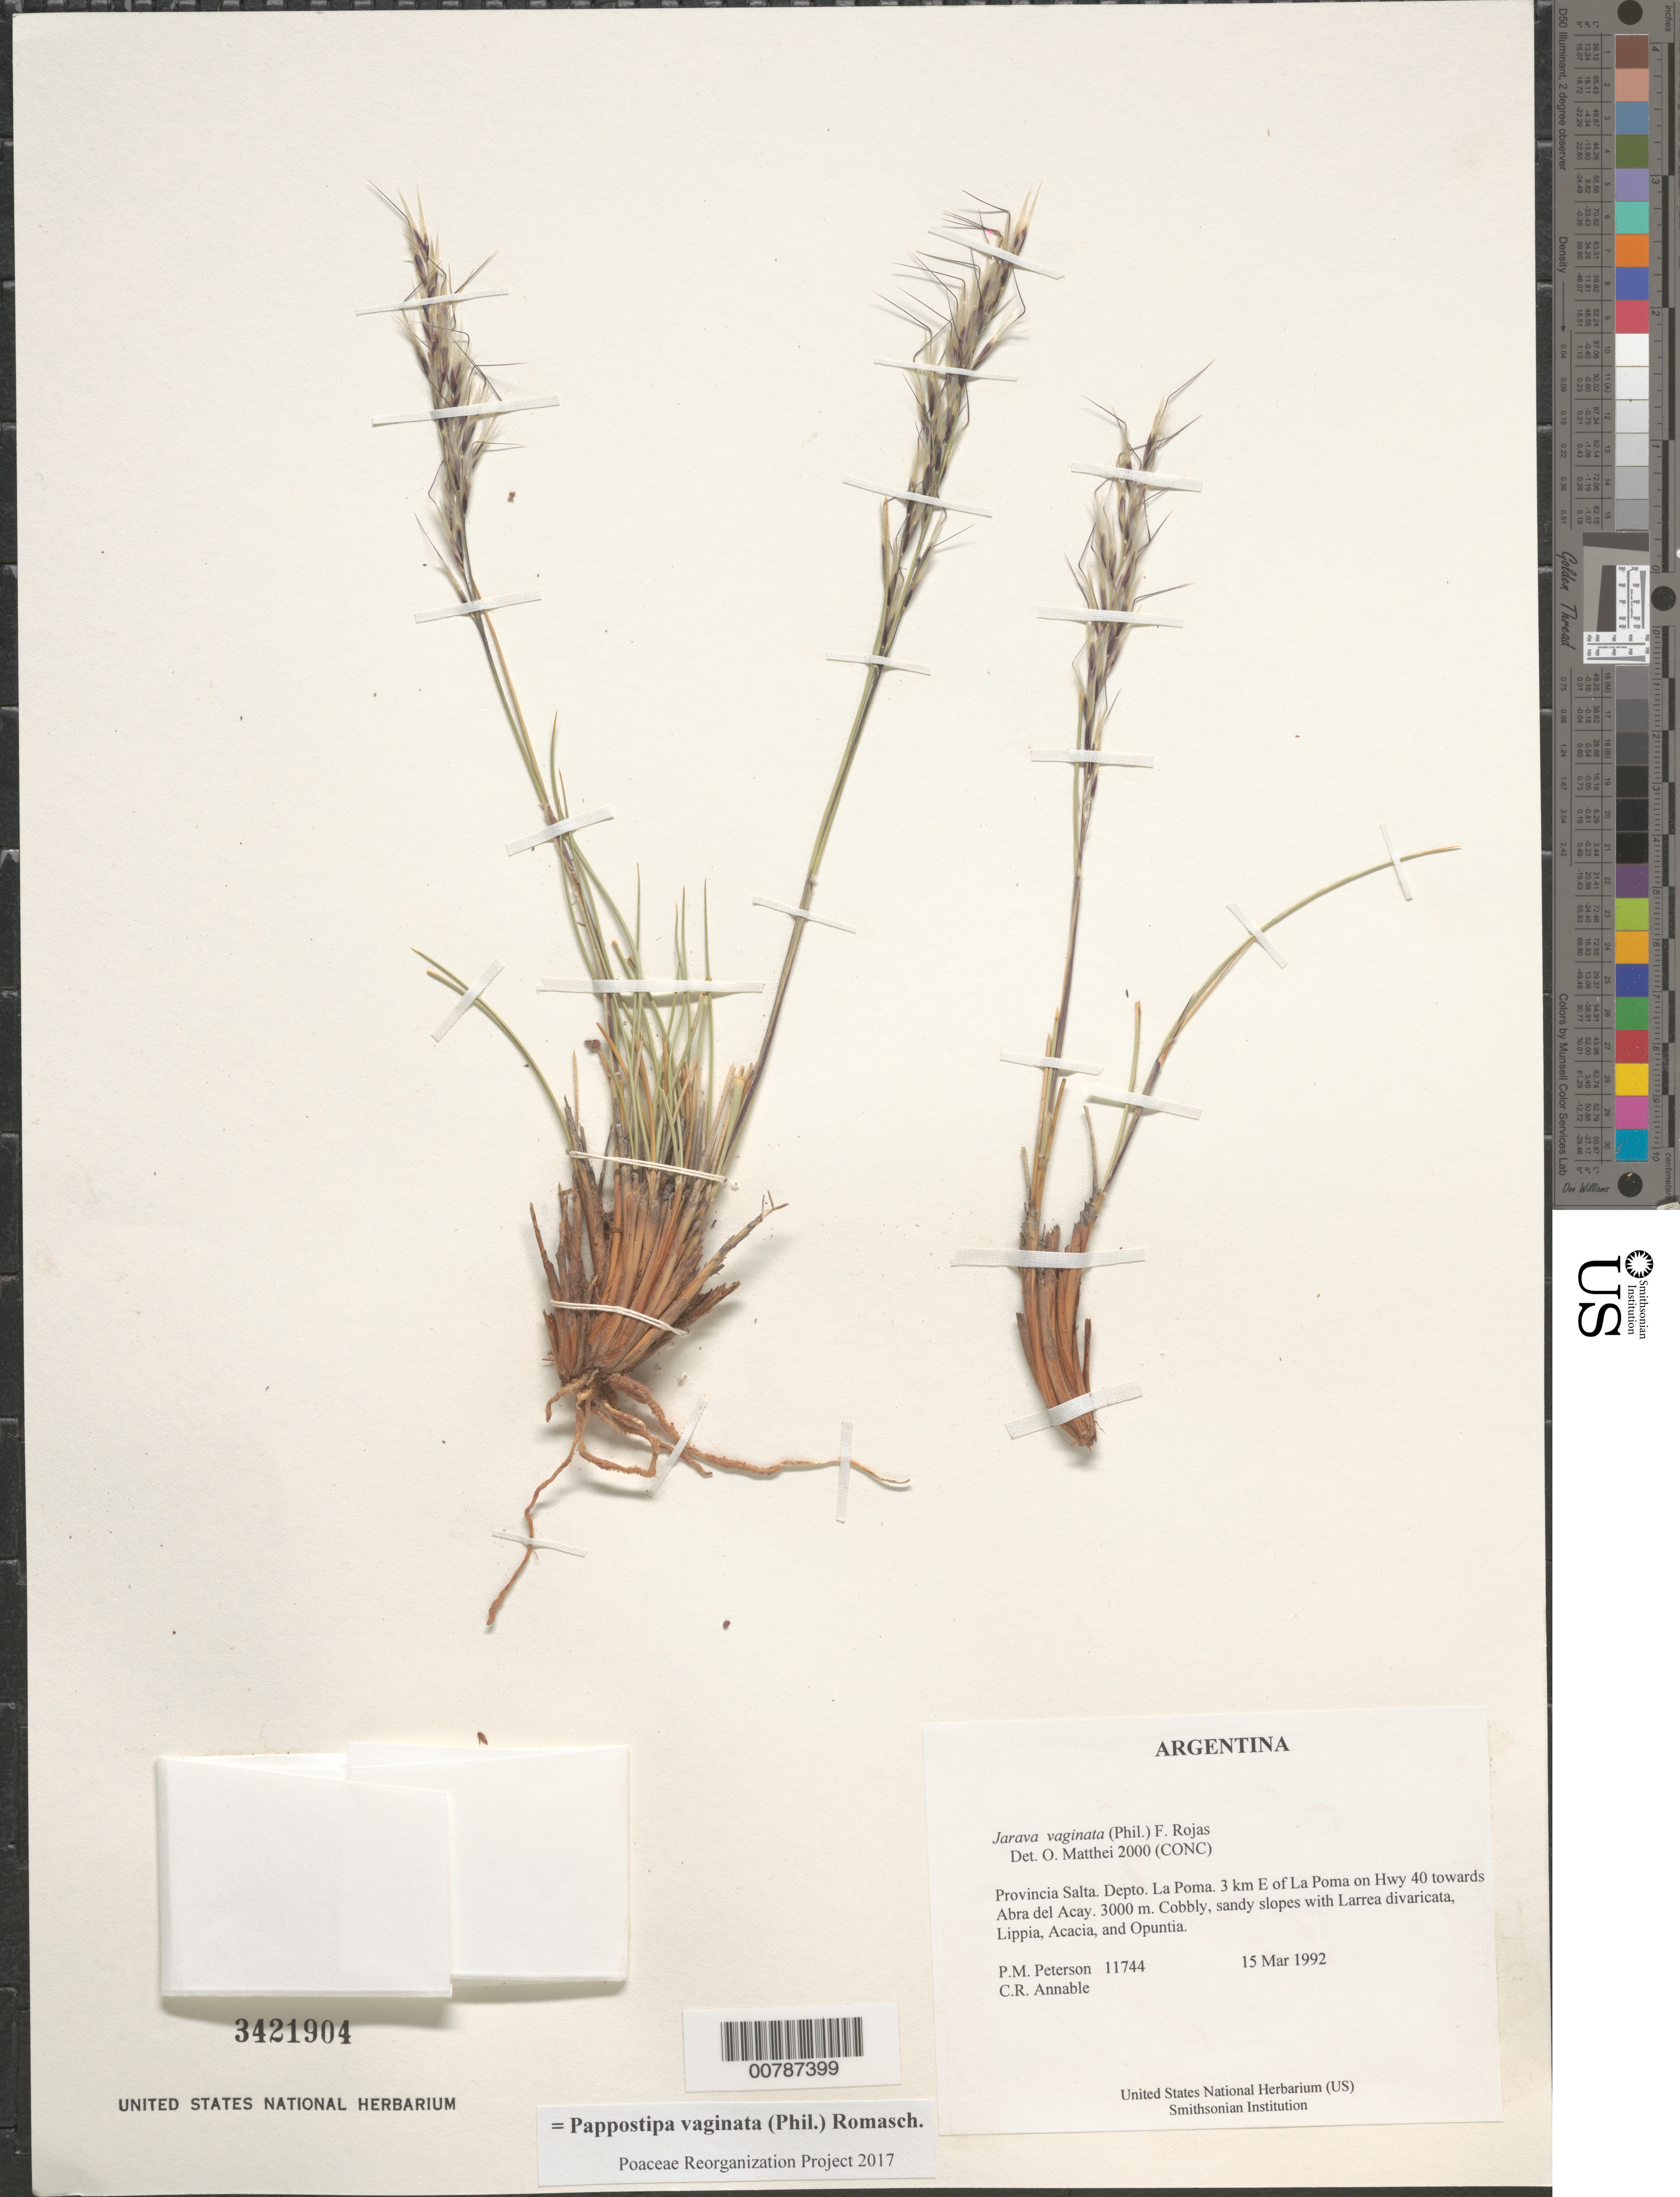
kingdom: Plantae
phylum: Tracheophyta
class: Liliopsida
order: Poales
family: Poaceae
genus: Pappostipa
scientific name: Pappostipa vaginata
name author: (Phil.) Romasch.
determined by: Matthei, O. R.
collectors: P. M. Peterson & C. R. Annable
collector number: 11744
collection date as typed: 15 Mar 1992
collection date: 1992-03-15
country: Argentina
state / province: Salta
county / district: La Poma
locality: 3 km E of La Poma on Hwy 40 towards Abra del Acay.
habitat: Cobbly, sandy slopes with Larrea divaricata, Lippia, Acacia, and Opuntia.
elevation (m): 3000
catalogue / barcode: US 3421904